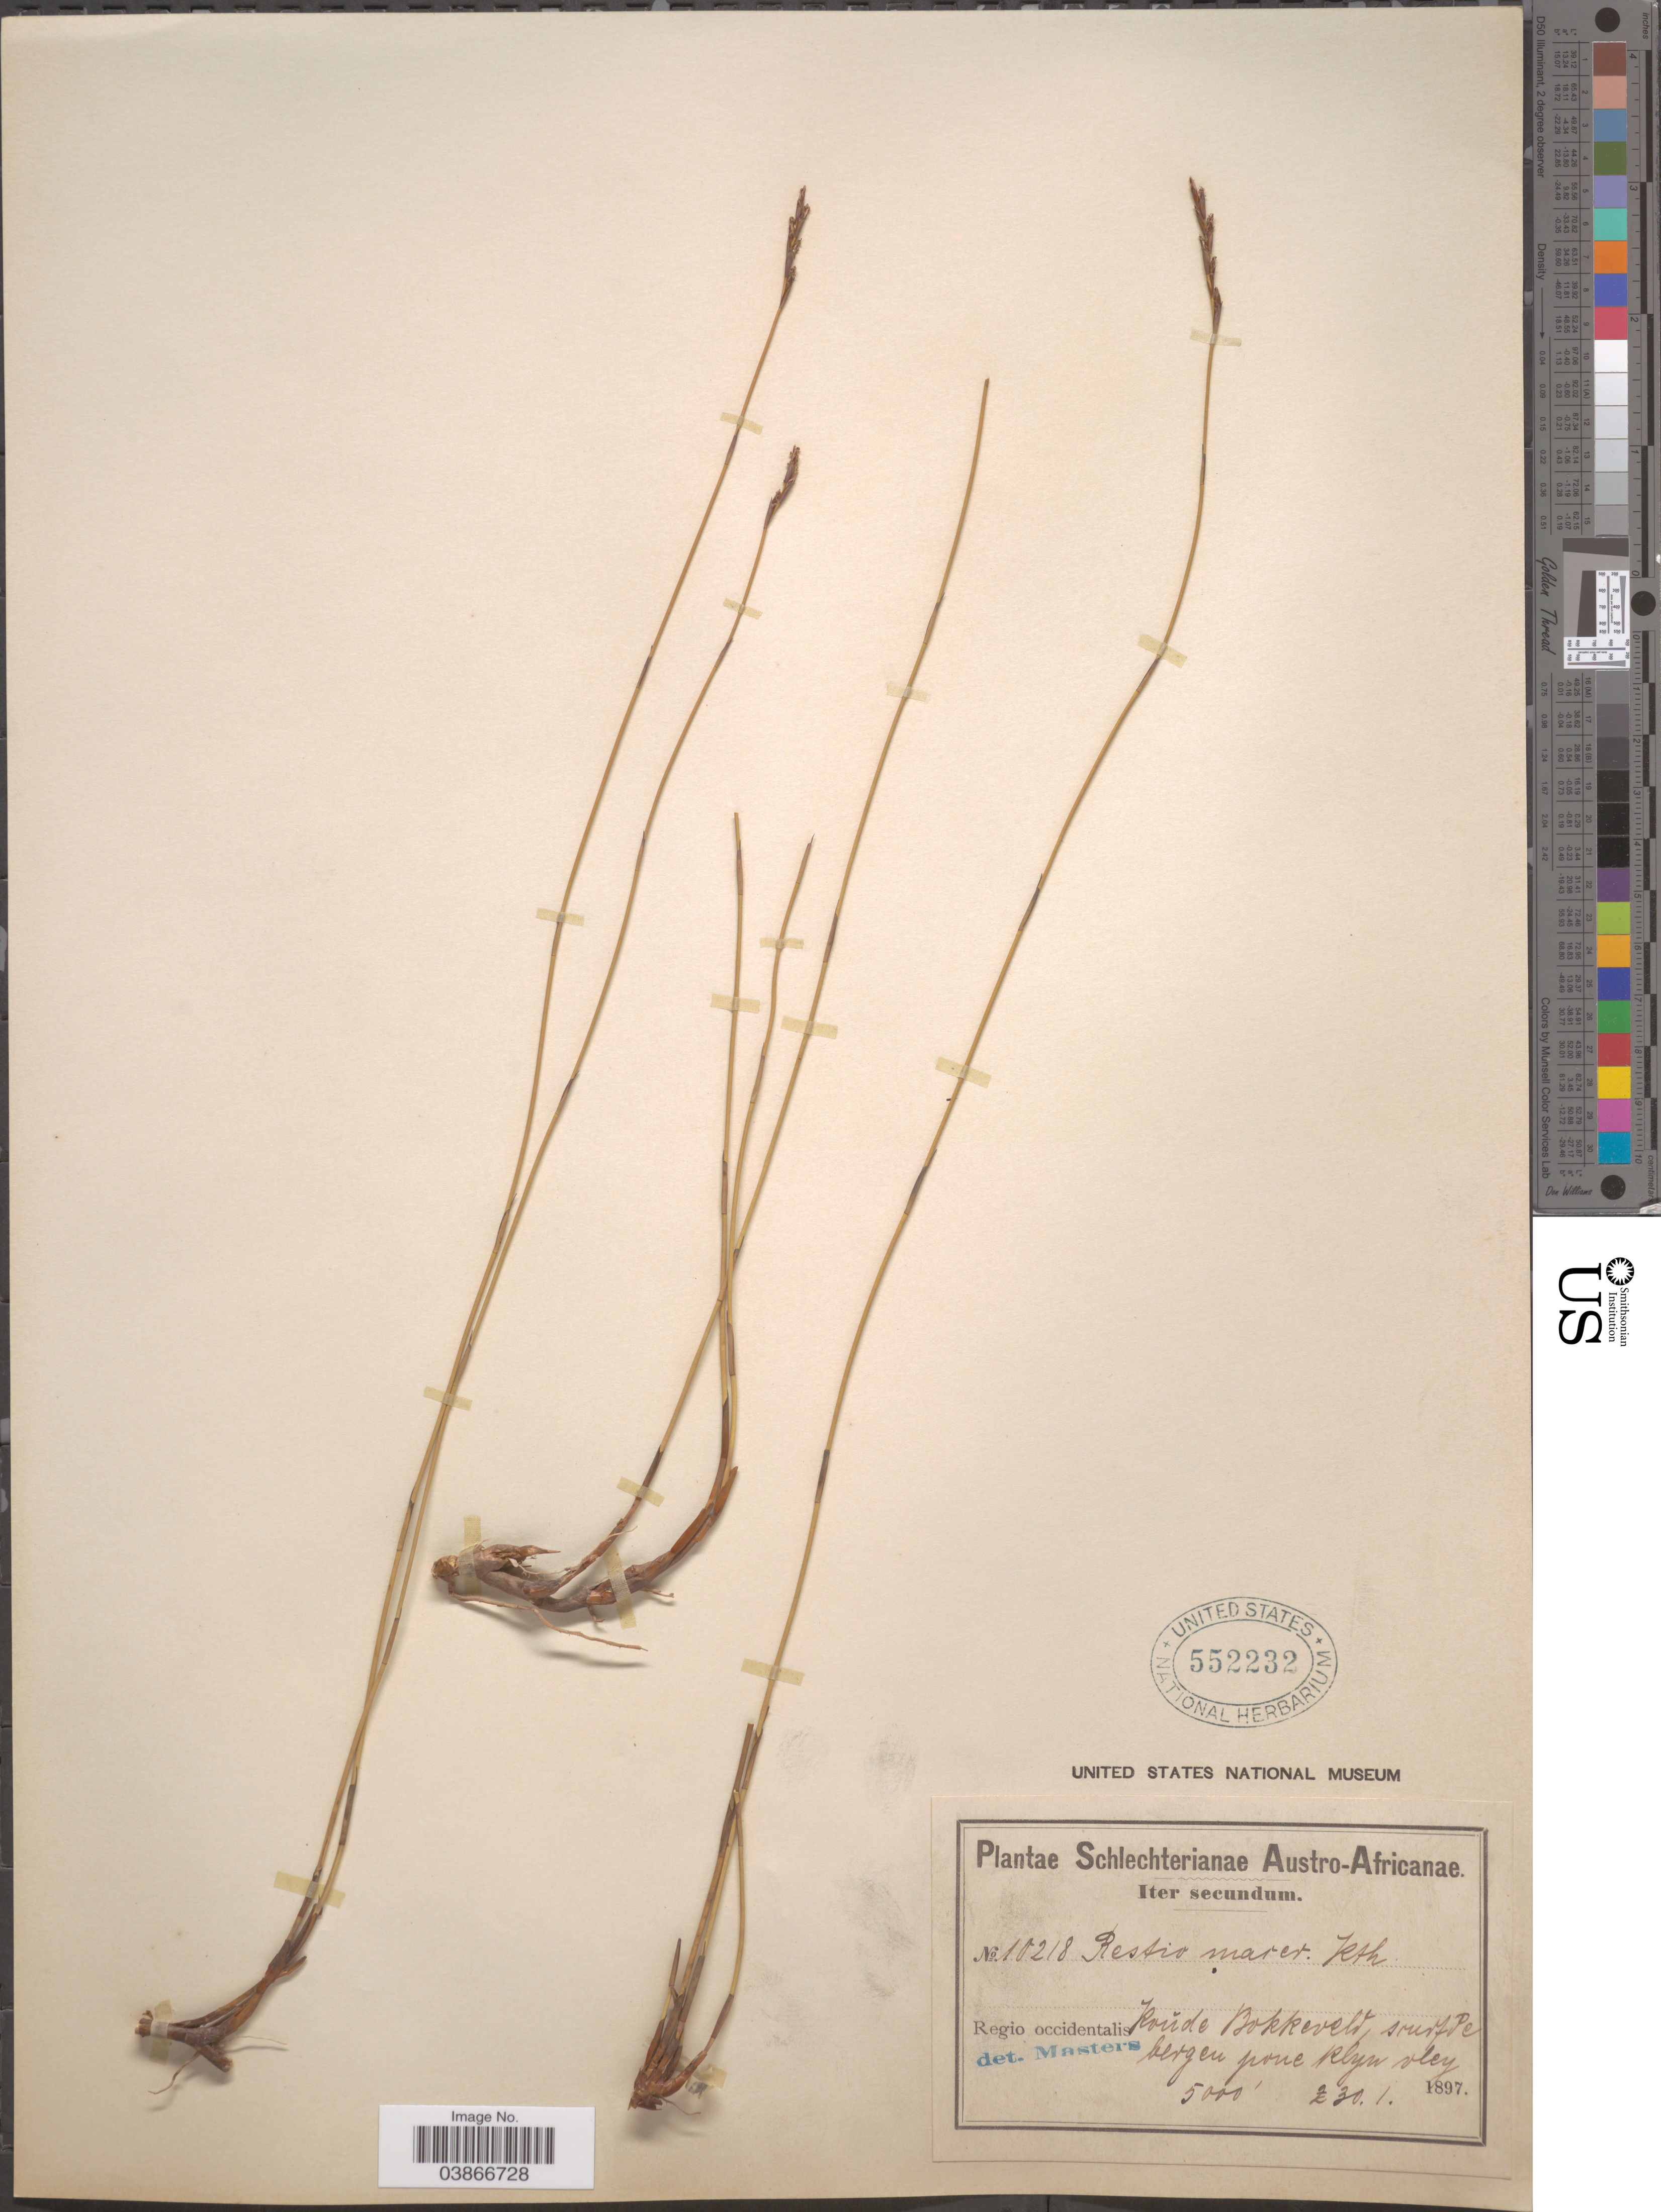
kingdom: Plantae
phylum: Tracheophyta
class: Liliopsida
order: Poales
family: Restionaceae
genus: Restio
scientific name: Restio macer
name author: Kunth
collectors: Schlechter, --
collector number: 10218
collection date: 1897-01-30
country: South Africa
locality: Austro-Africanæ. Regio occidentalis Koude Bokkeveld, Srurfpe [interpreted] bergen pone Klyn vley.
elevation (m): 1524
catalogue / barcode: US 552232